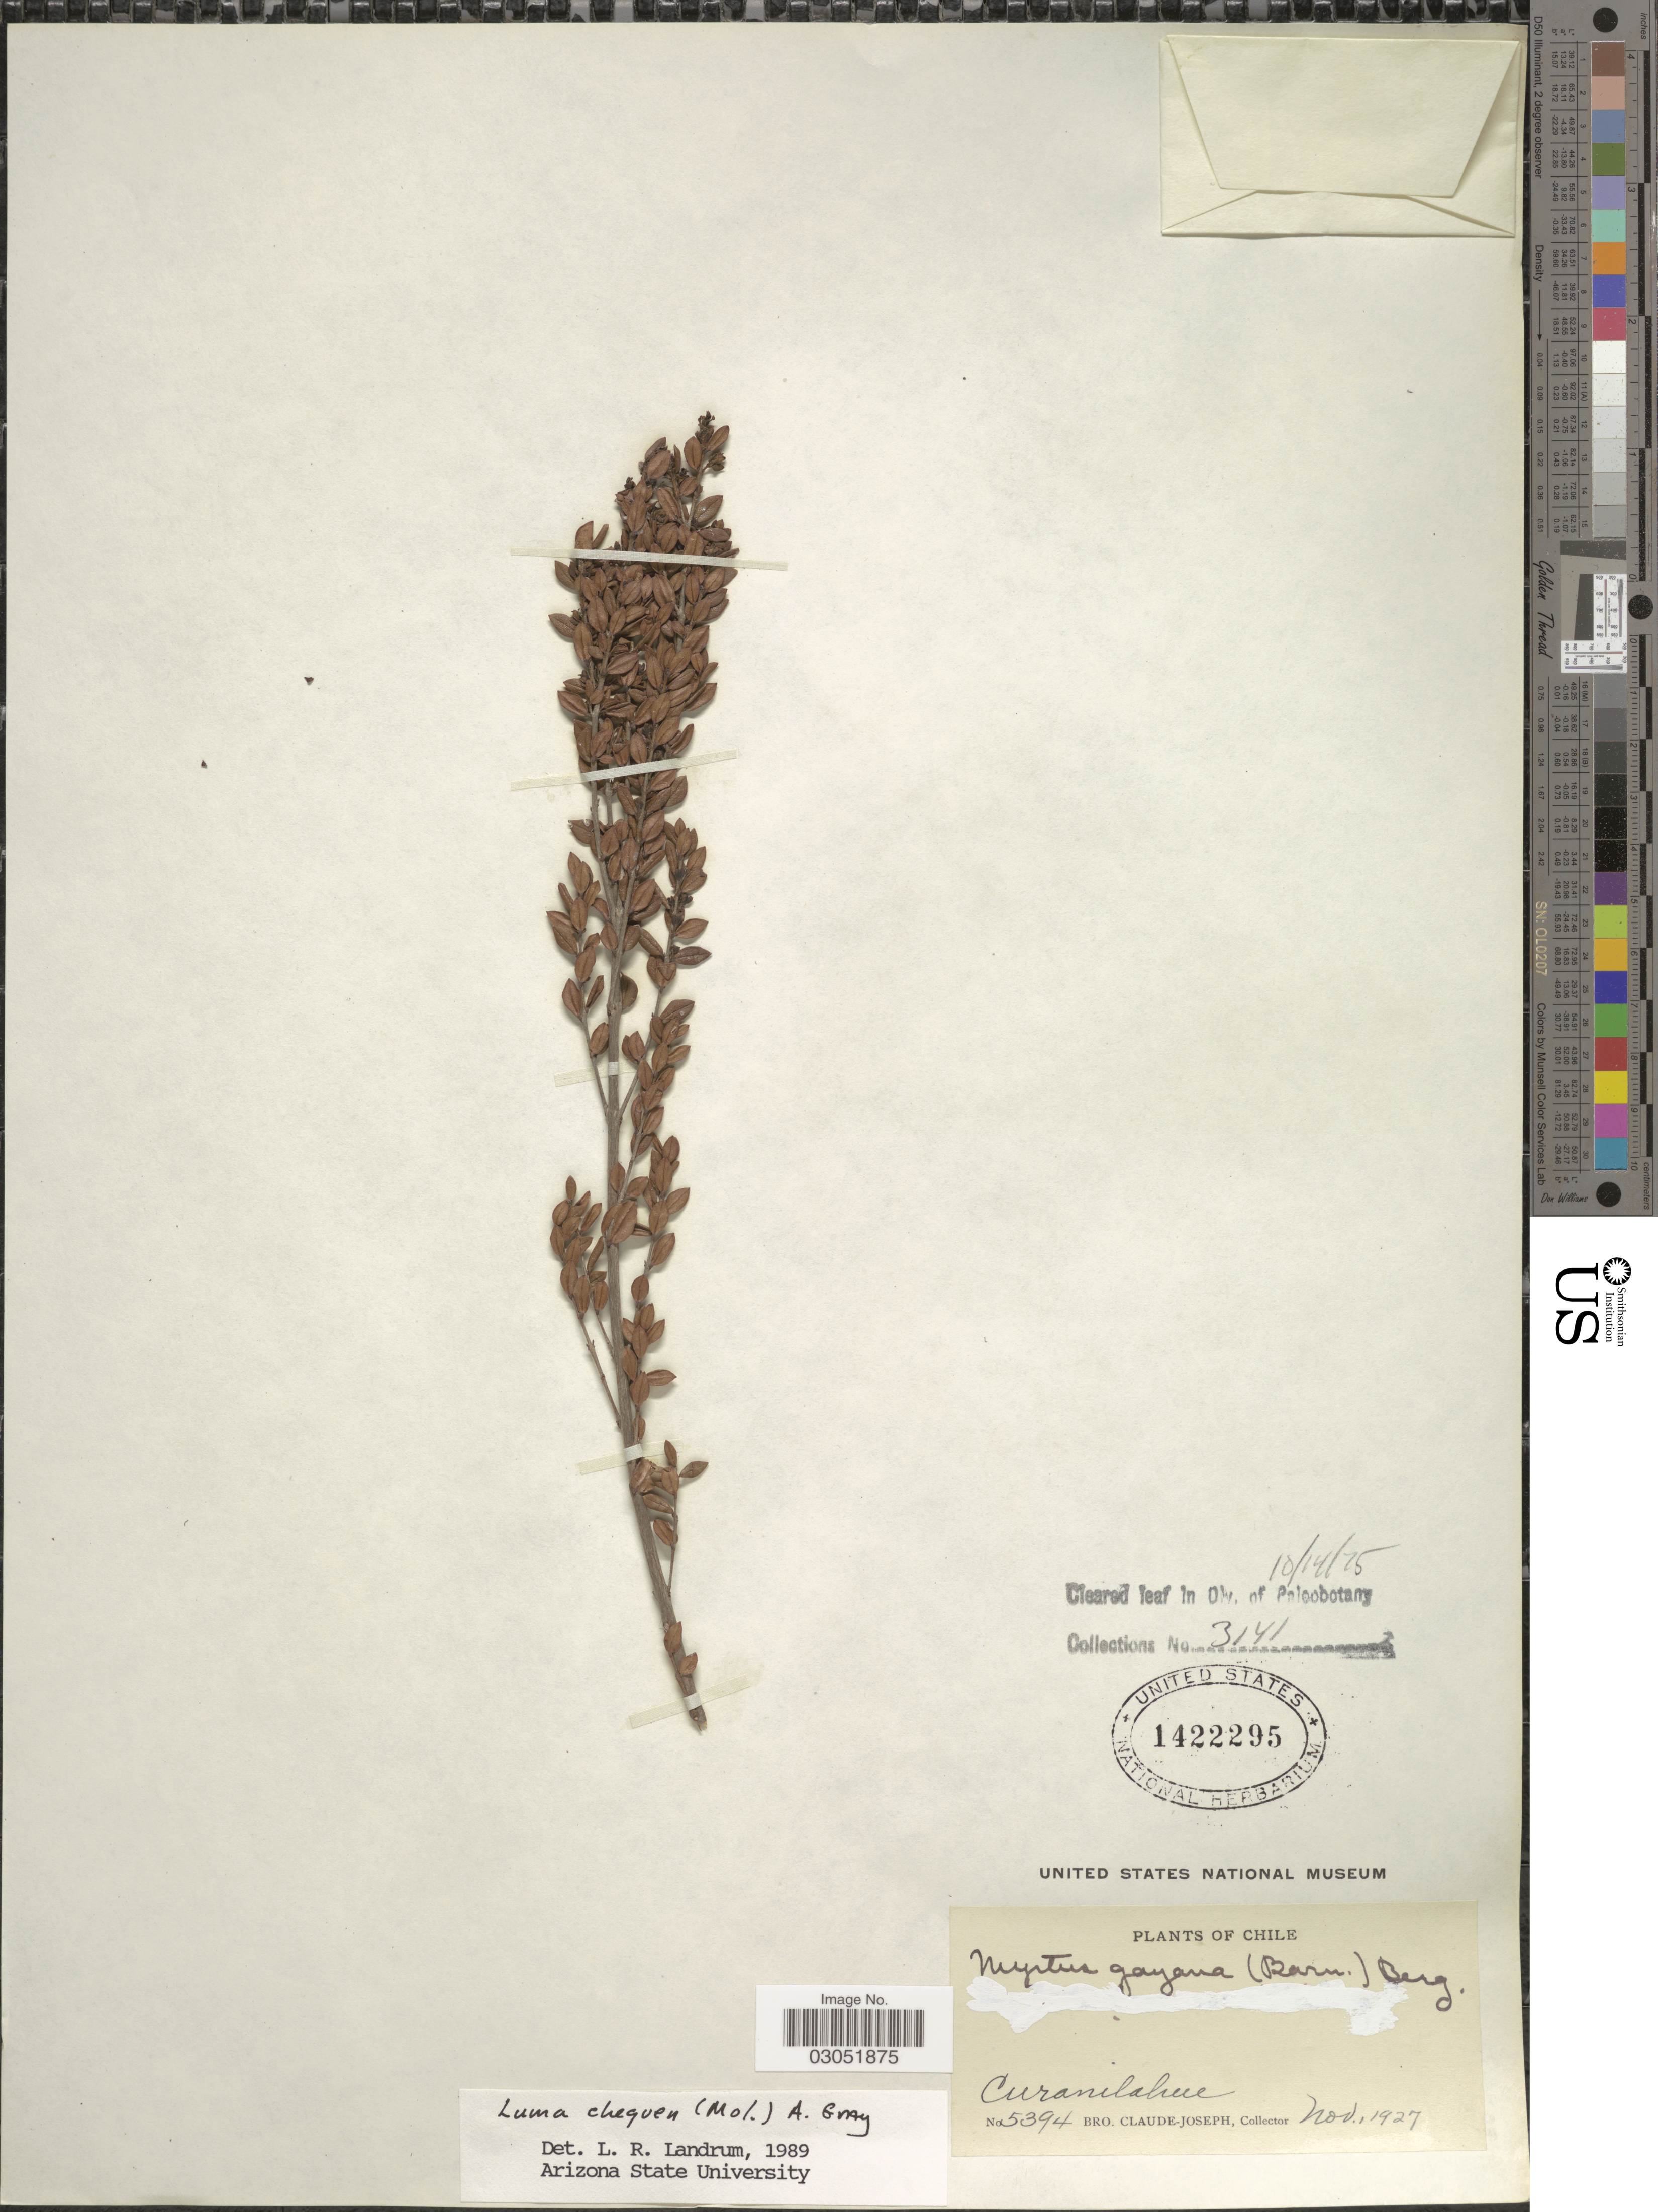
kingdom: Plantae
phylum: Tracheophyta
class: Magnoliopsida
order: Myrtales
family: Myrtaceae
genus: Luma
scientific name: Luma chequen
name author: (Molina) A. Gray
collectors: Bro. Claude-Joseph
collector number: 5394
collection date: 1927-11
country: Chile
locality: Curanilahue.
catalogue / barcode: US 1422295